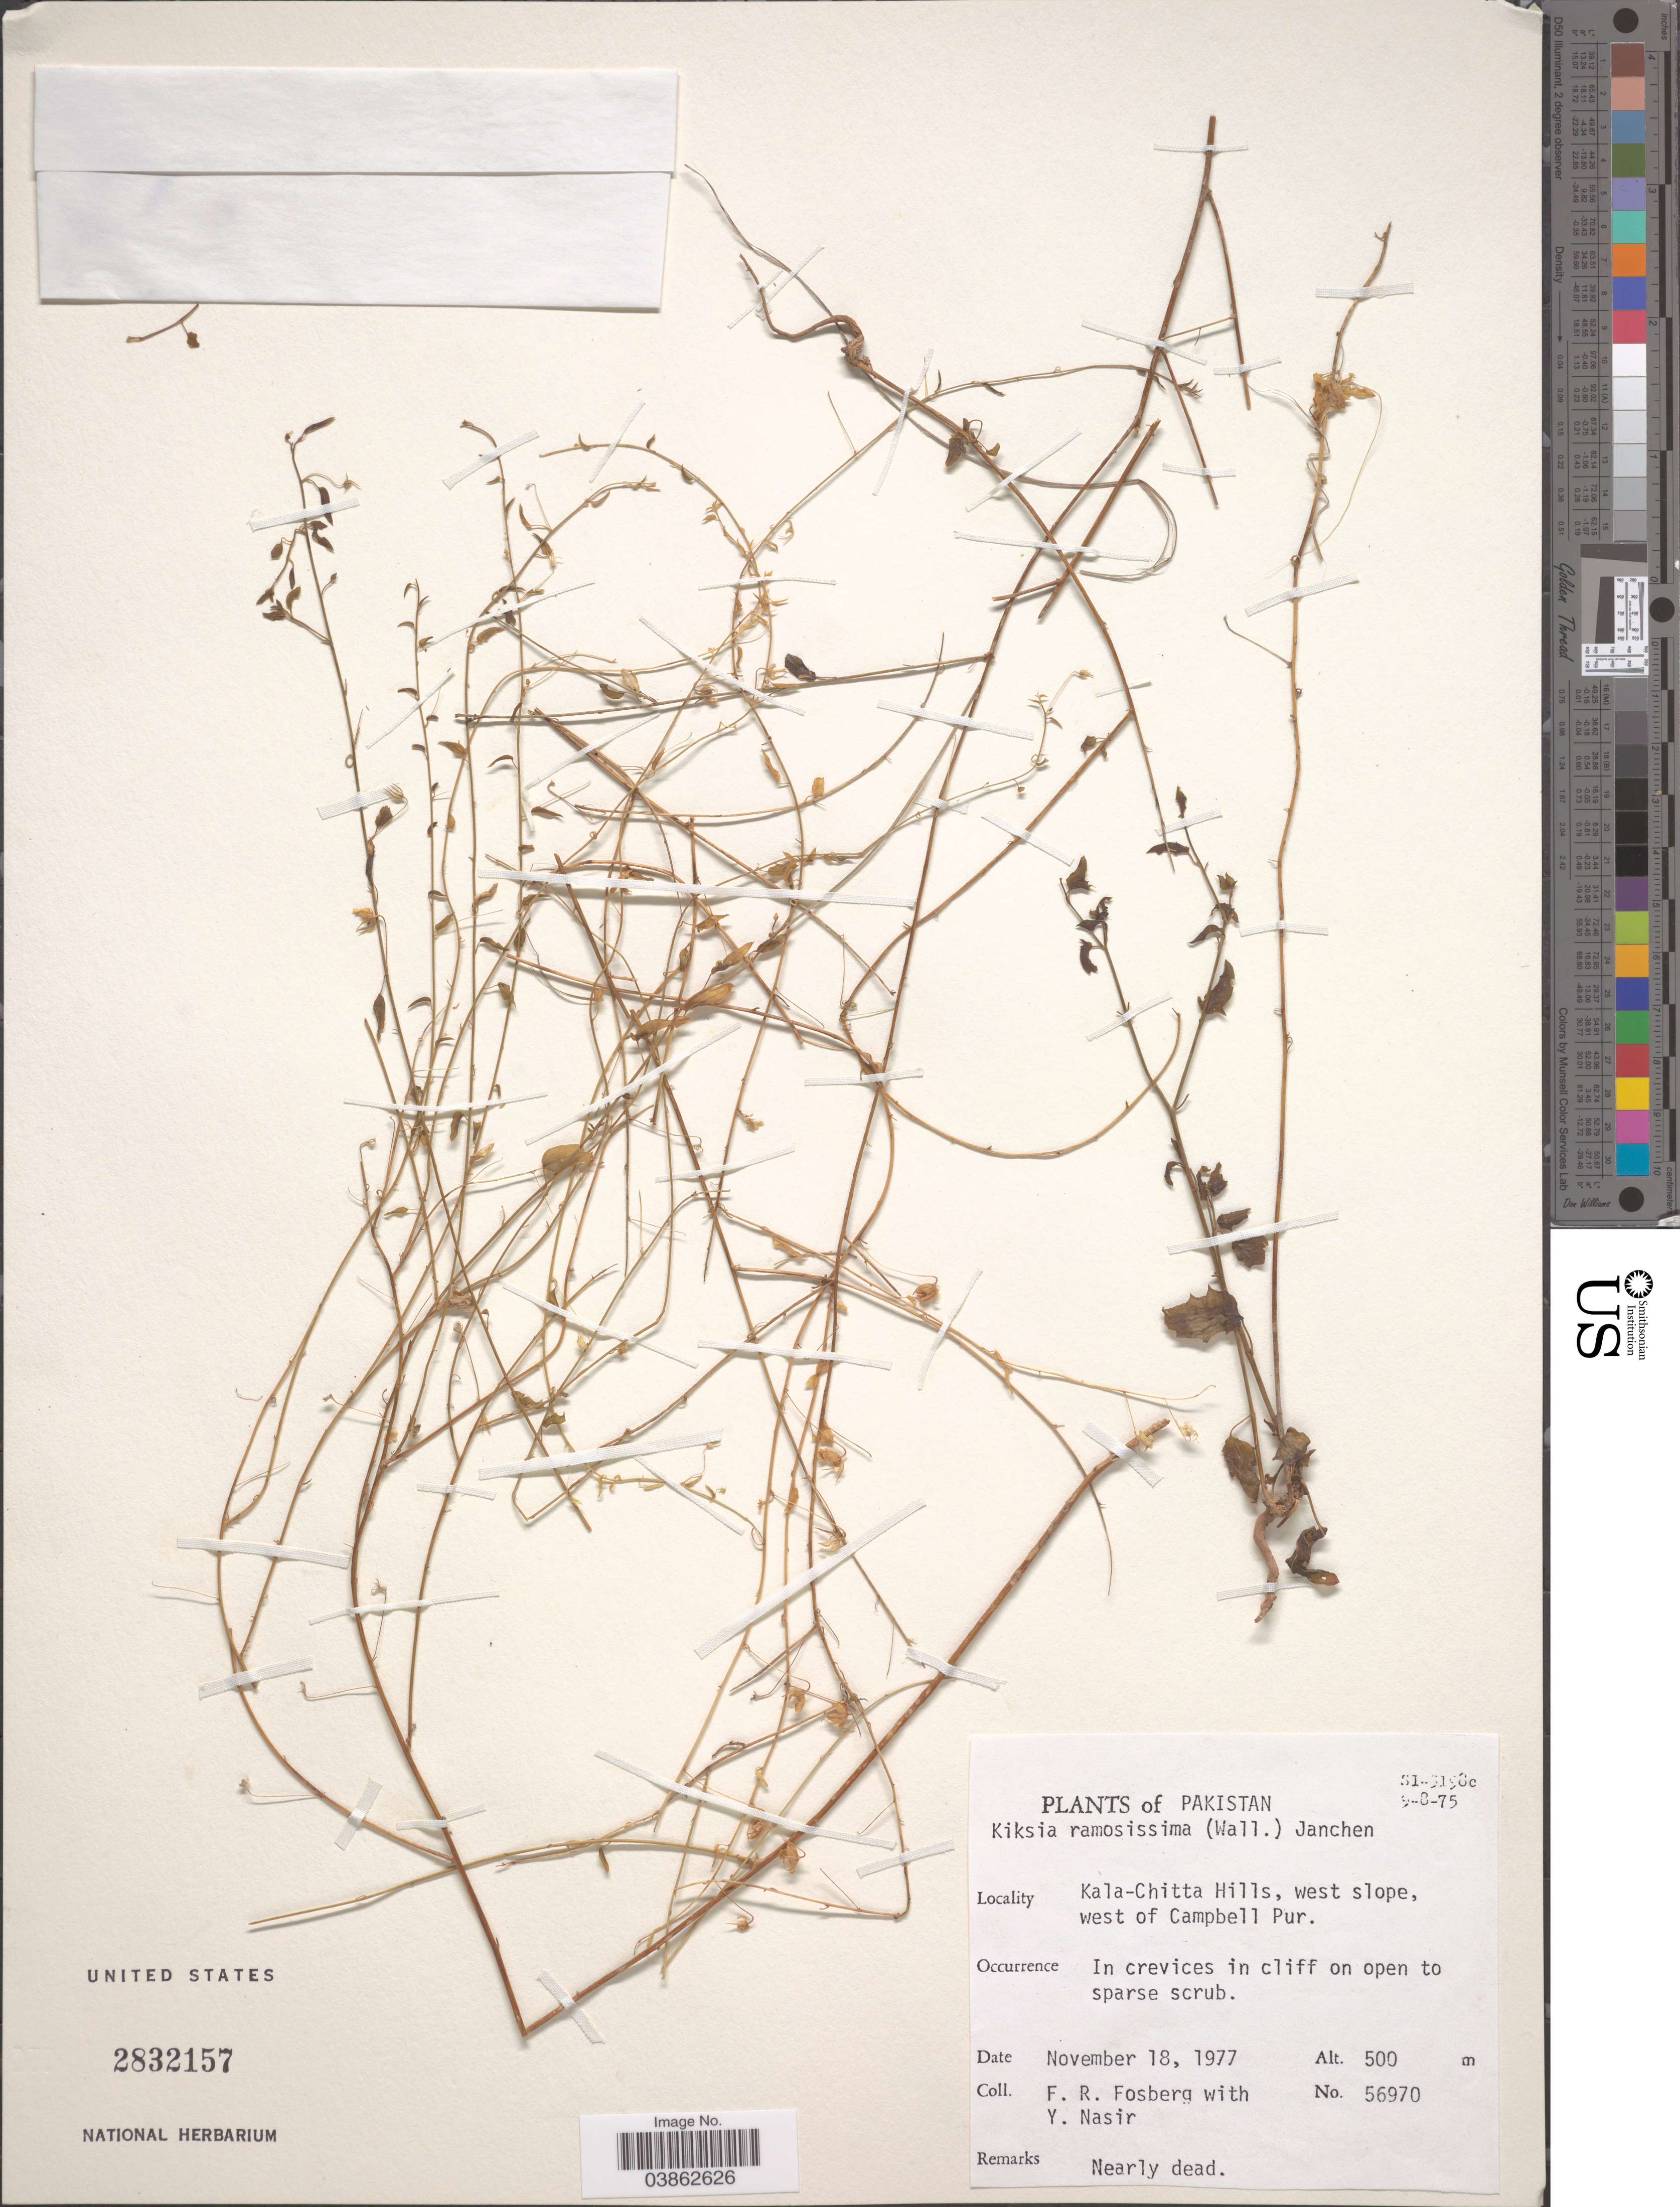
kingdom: Plantae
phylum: Tracheophyta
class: Magnoliopsida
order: Lamiales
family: Plantaginaceae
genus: Elatinoides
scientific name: Elatinoides ramosissima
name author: (Walter) Wettst.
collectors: F. R. Fosberg & Y. Nasir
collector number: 56970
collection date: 1977-11-18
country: Pakistan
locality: Kala-Chitta Hills west slope, west of Campbell Pur.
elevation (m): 500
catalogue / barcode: US 2832157